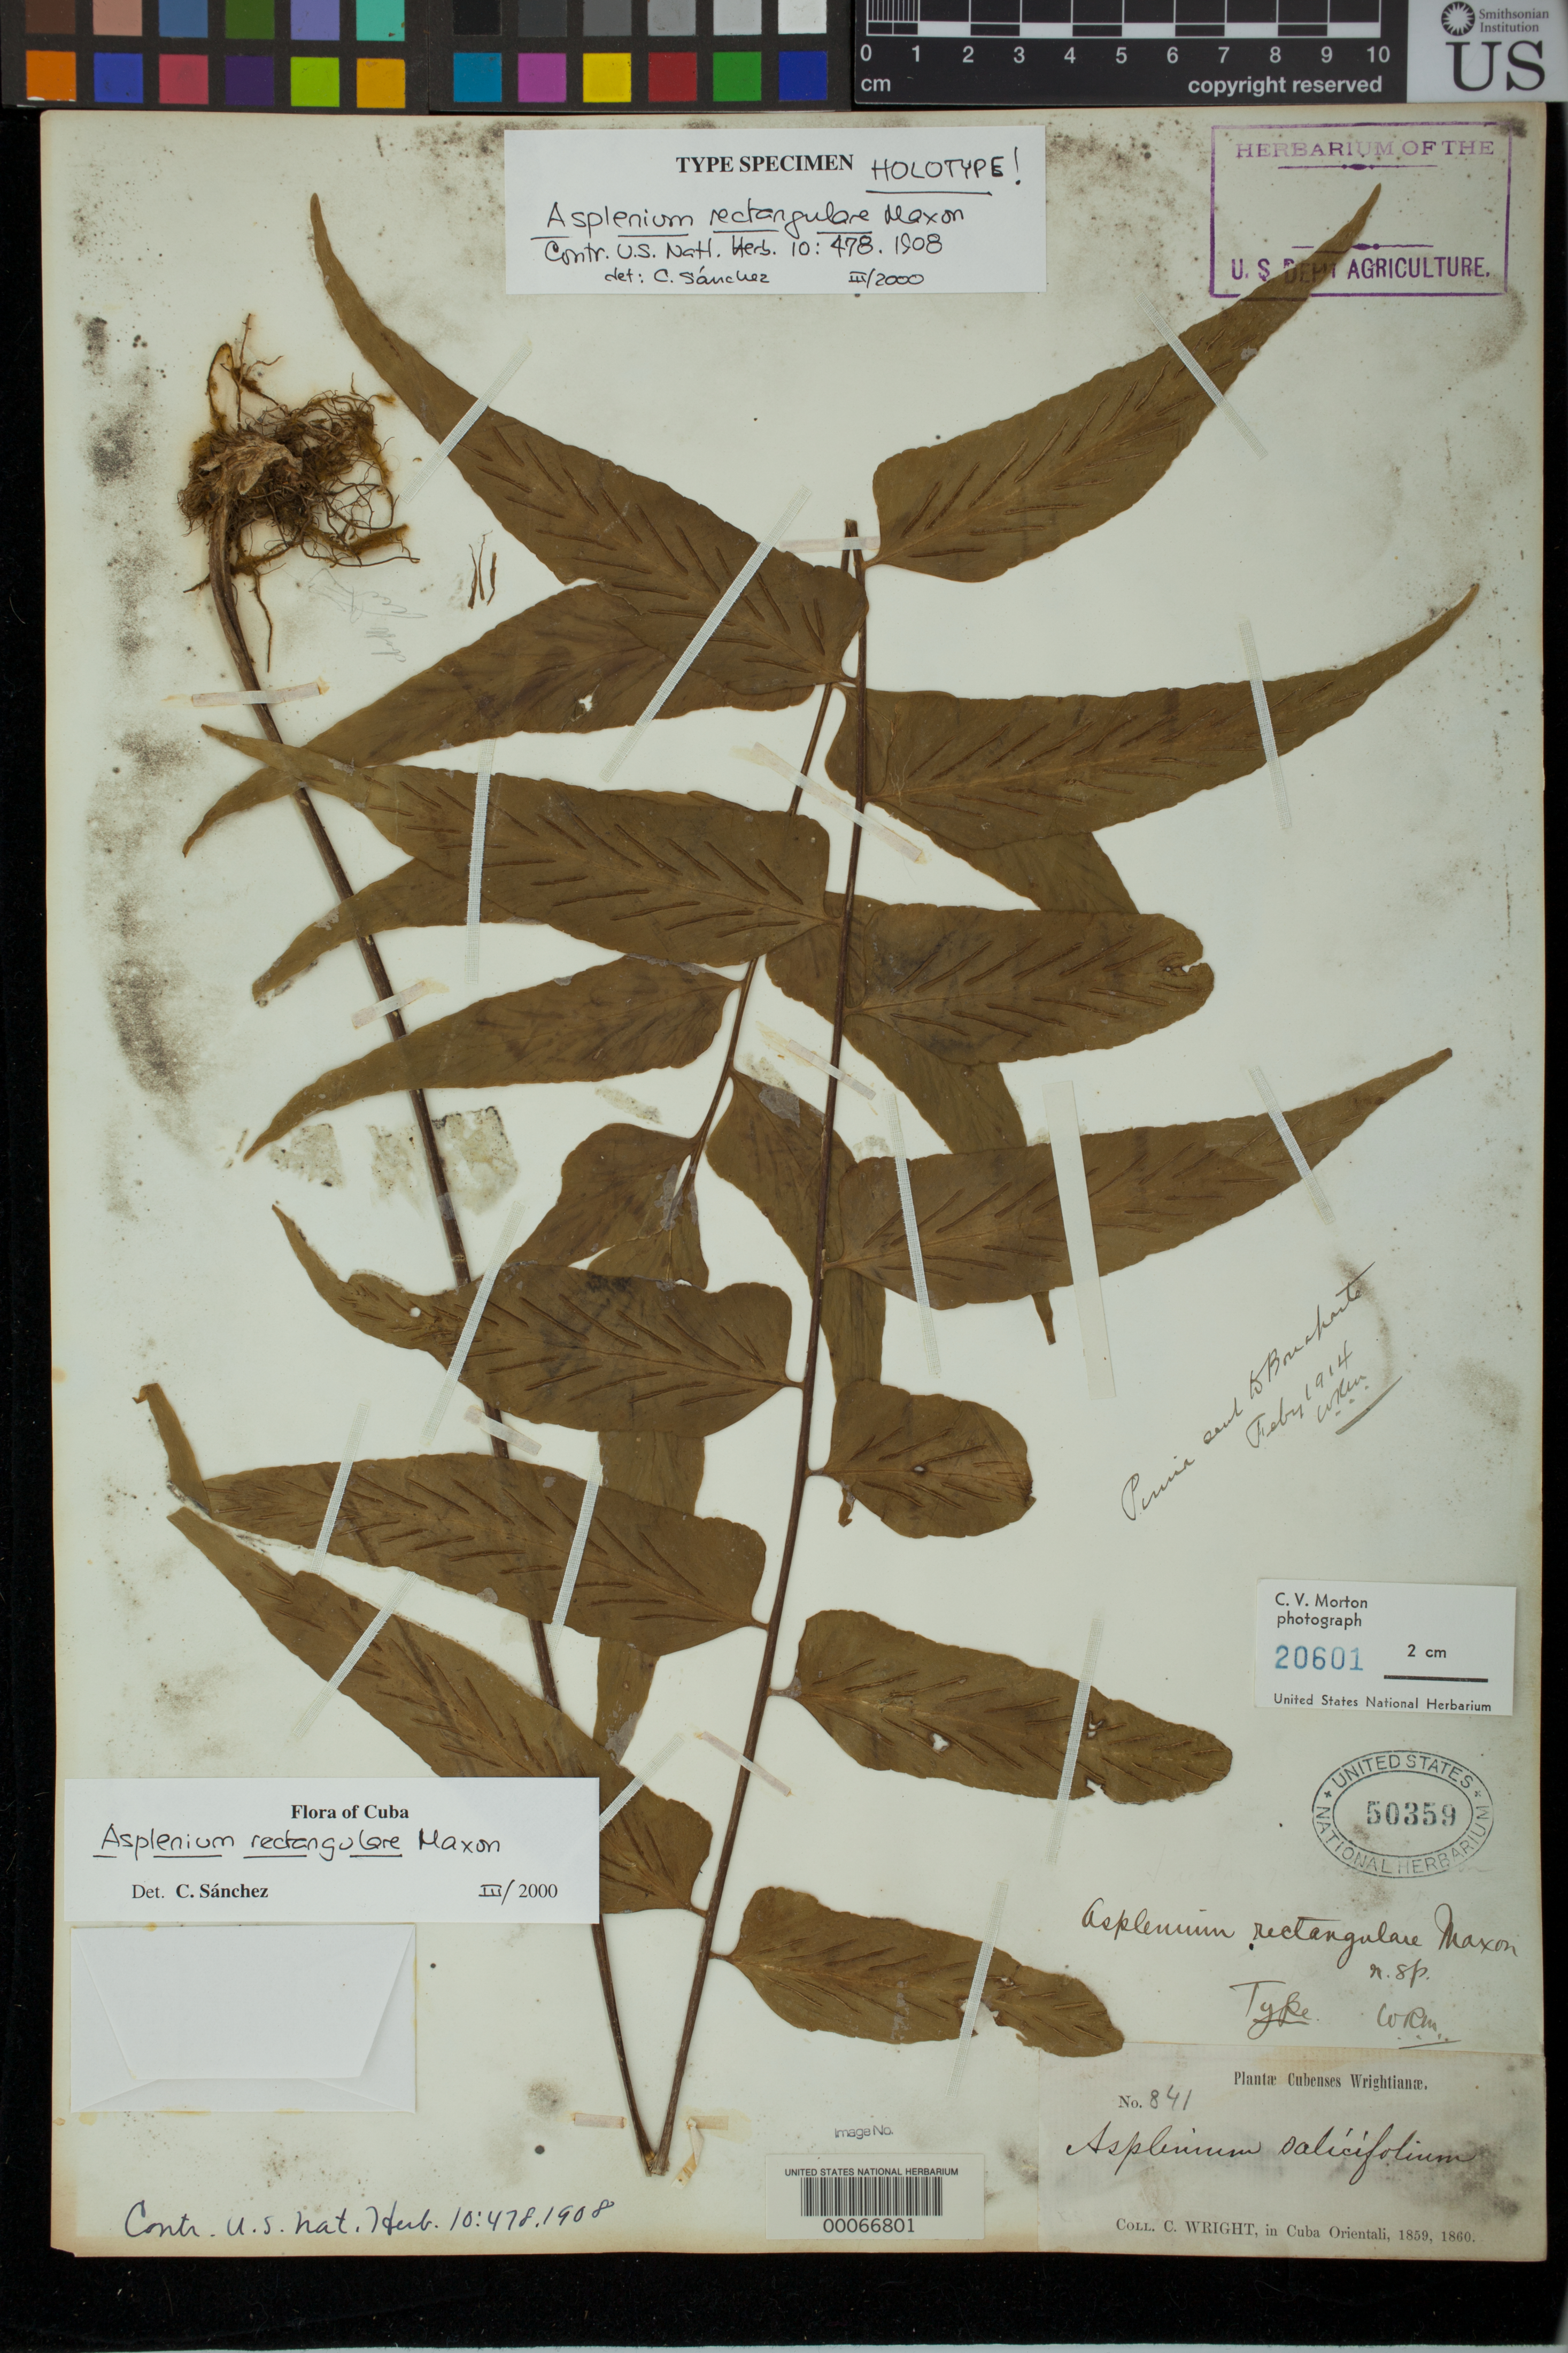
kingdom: Plantae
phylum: Tracheophyta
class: Polypodiopsida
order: Polypodiales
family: Aspleniaceae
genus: Asplenium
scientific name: Asplenium rectangulare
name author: Maxon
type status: Holotype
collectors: C. Wright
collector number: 841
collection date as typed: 1859 to -- --- 1860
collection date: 1859/1860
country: Cuba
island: Greater Antilles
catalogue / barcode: US 50359